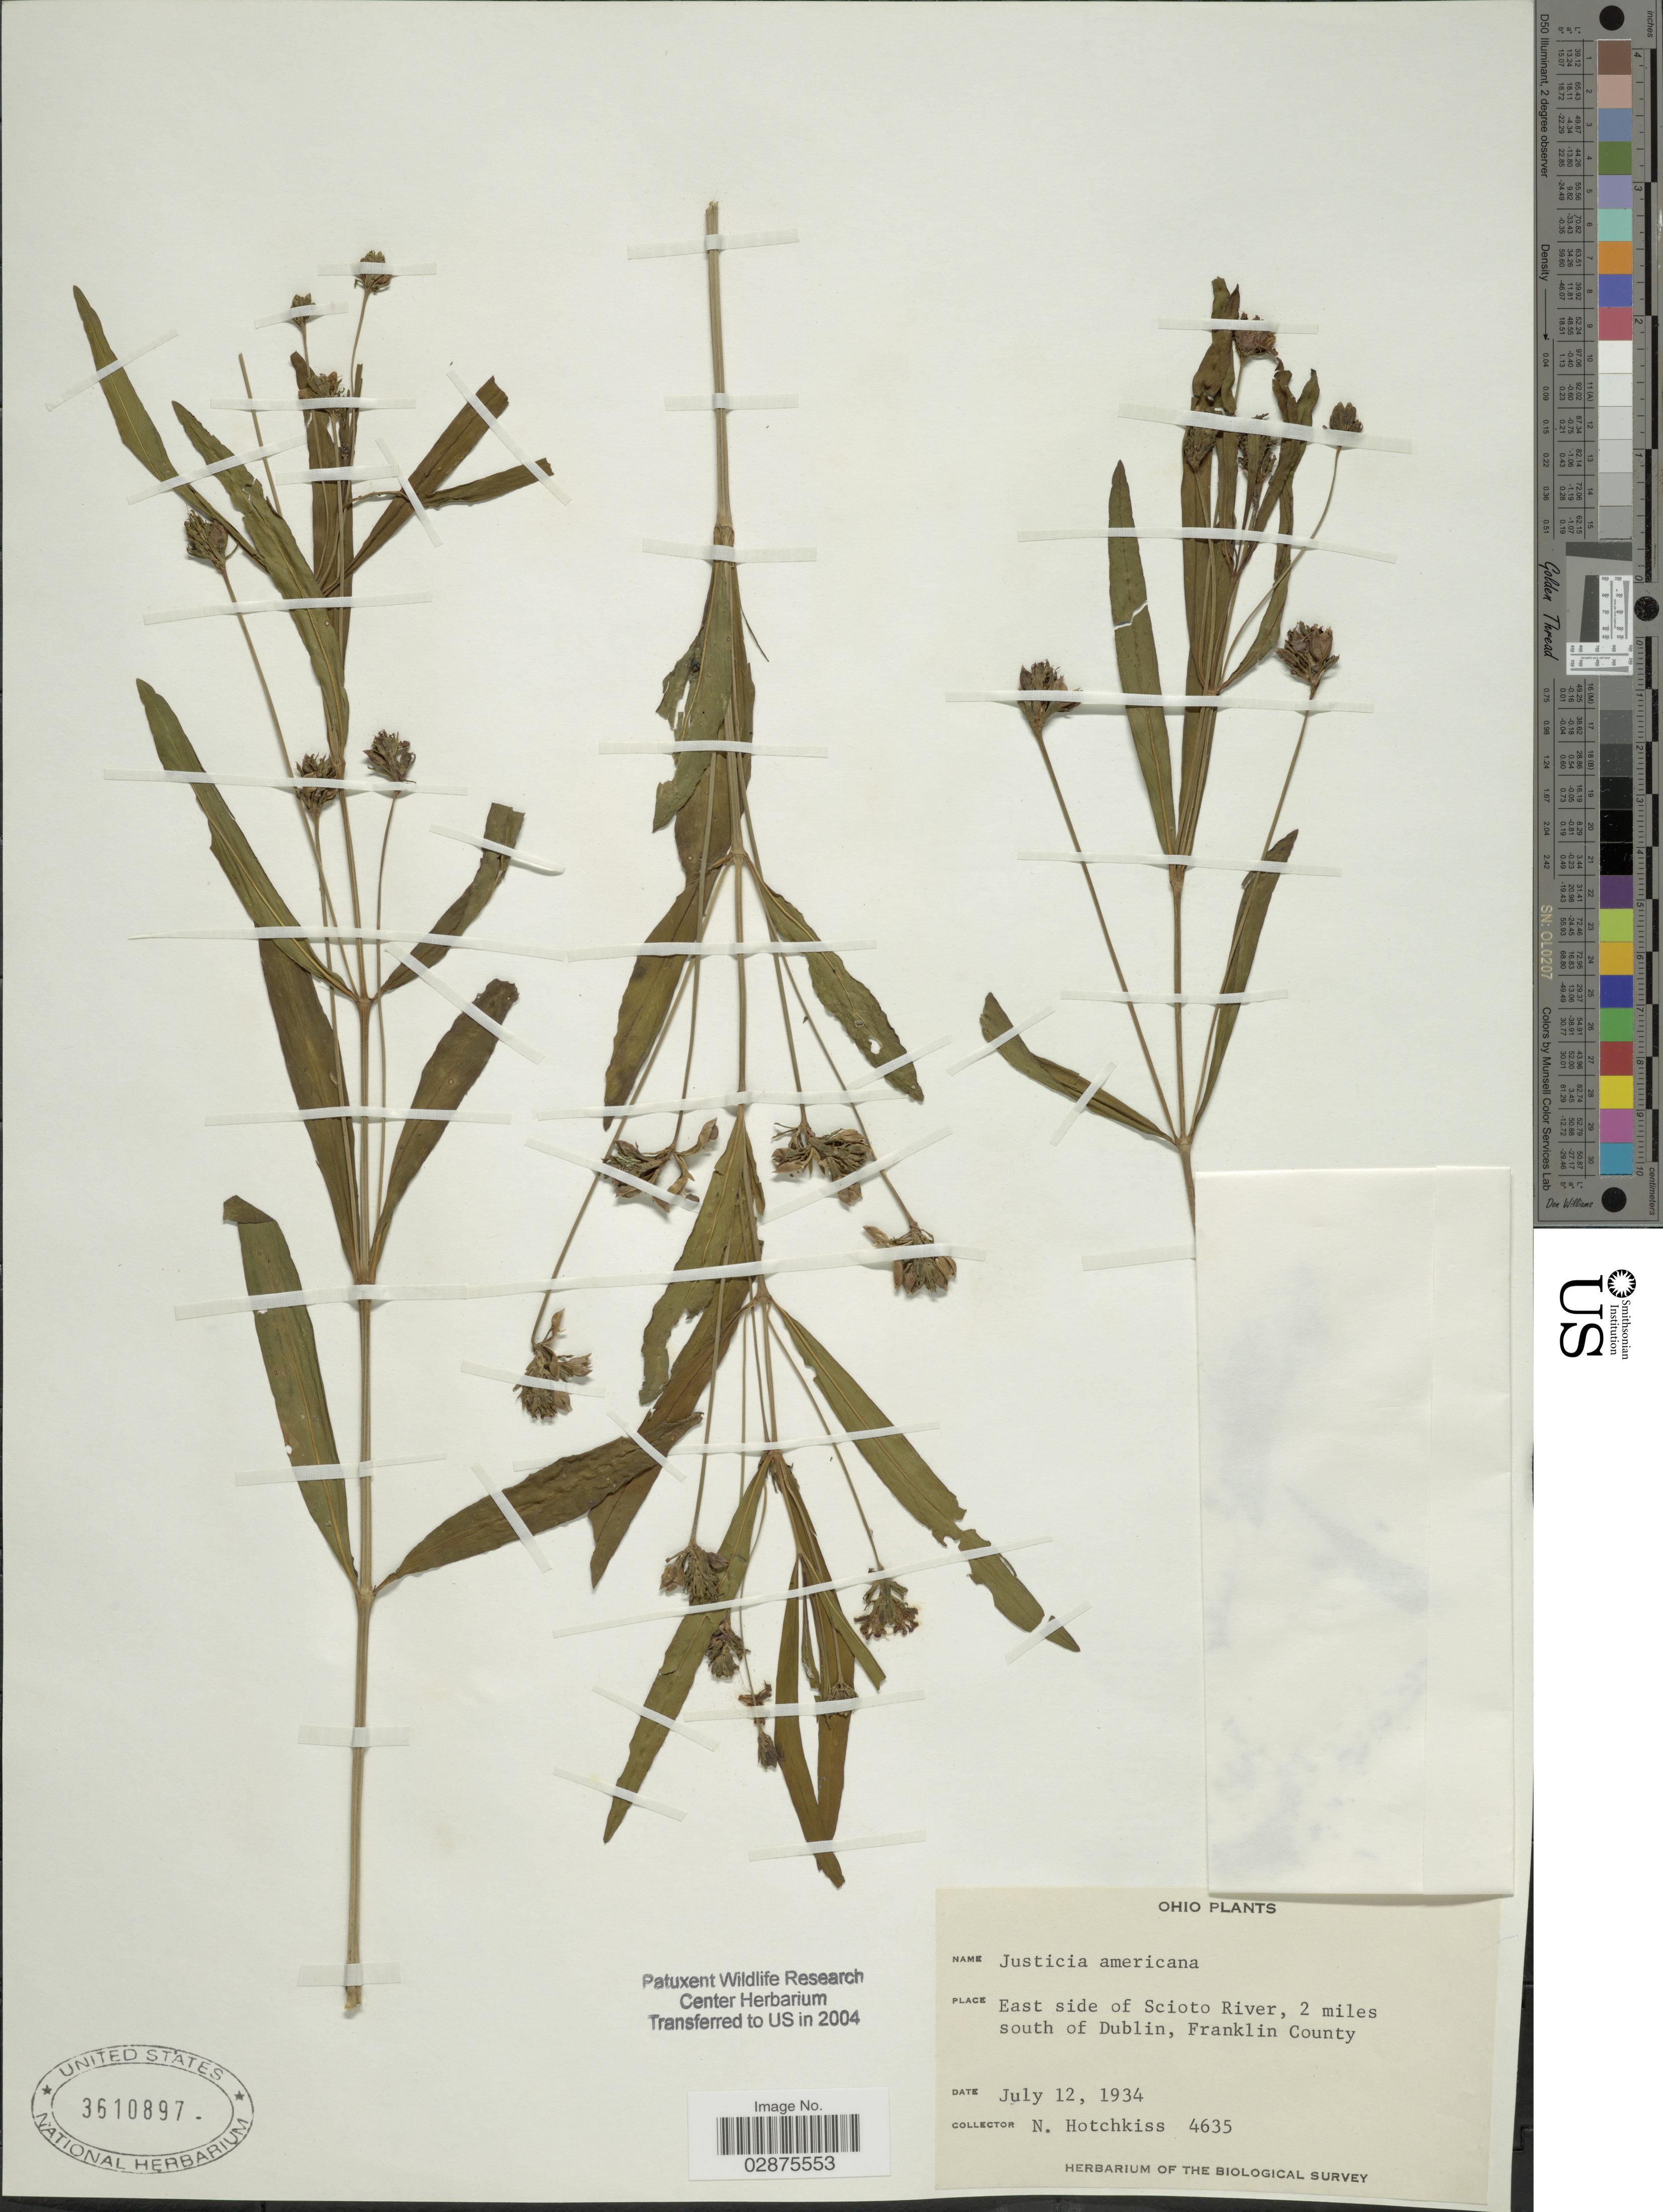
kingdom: Plantae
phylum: Tracheophyta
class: Magnoliopsida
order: Lamiales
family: Acanthaceae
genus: Justicia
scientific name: Justicia americana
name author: (L.) Vahl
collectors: N. Hotchkiss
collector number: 4635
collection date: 1934-07-12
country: United States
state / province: Ohio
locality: East side of Scioto River, 2 miles south of Dublin, Franklin County.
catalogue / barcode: US 3510897